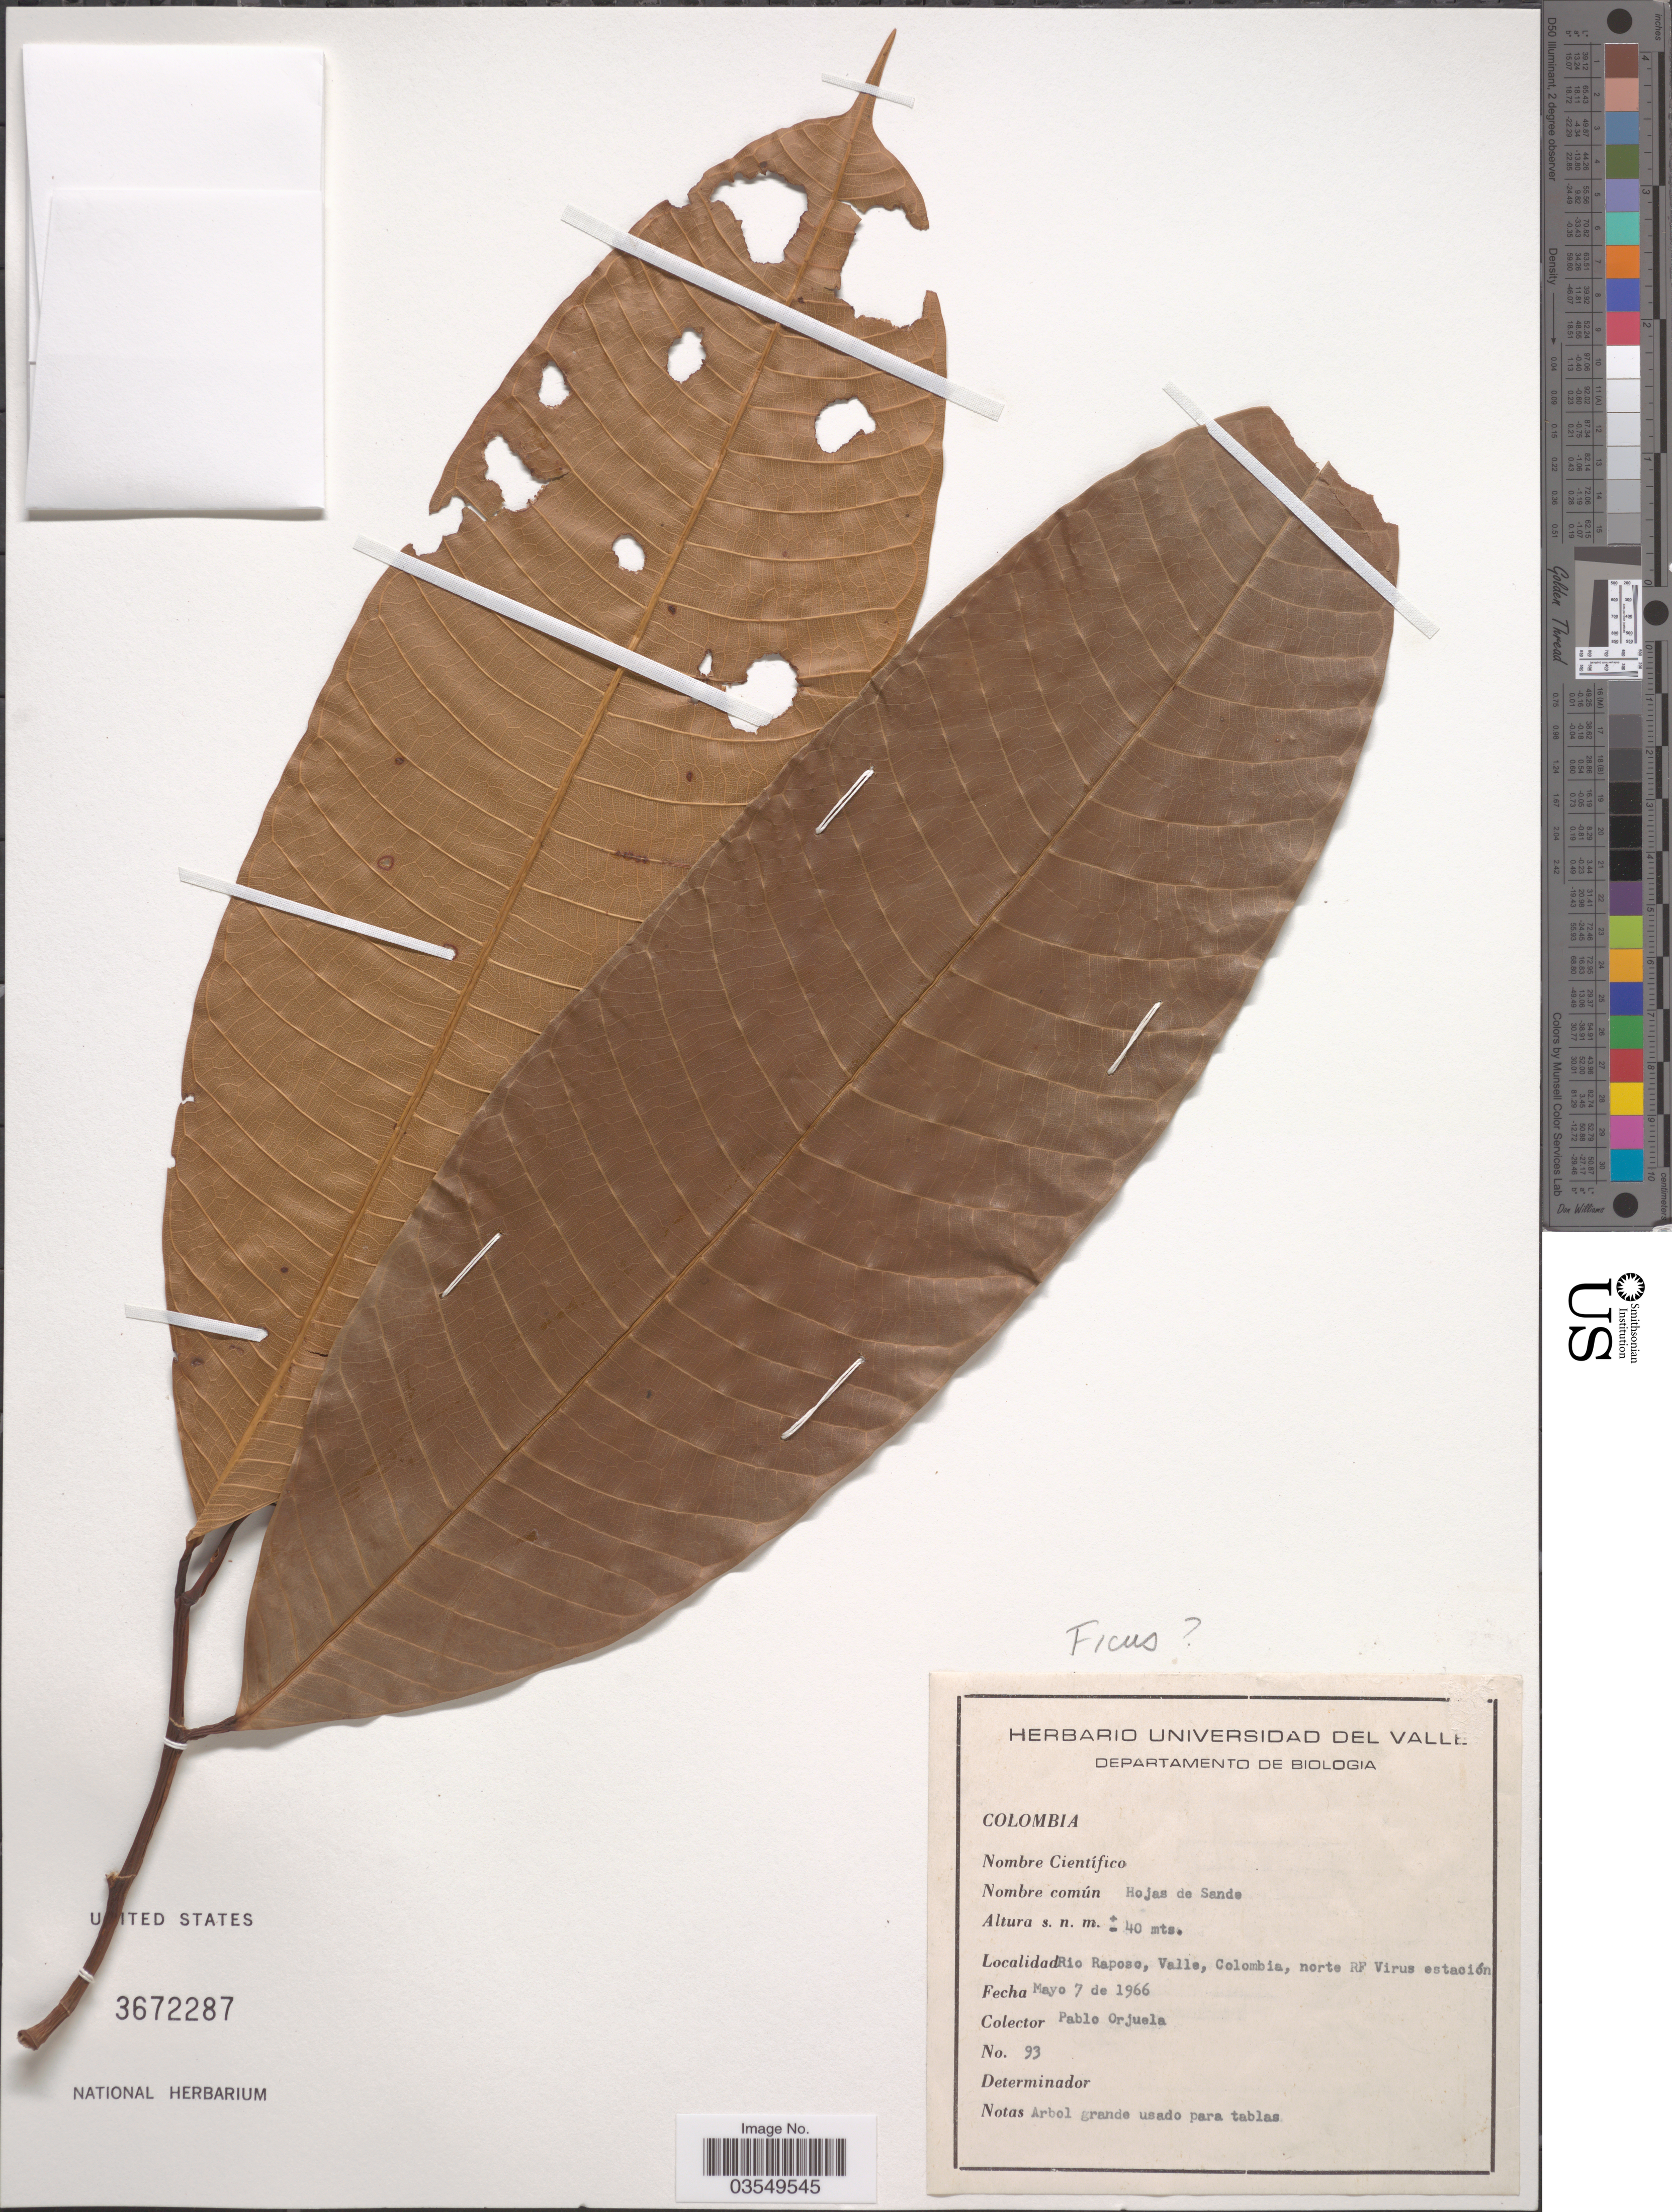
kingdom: Plantae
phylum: Tracheophyta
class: Magnoliopsida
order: Rosales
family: Moraceae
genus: Ficus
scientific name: Ficus sp.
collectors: P. A. Orjuela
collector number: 93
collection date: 1966-05-07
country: Colombia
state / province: Valle del Cauca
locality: Rio Raposo, Valle, Colombia, norte RF Virus estación.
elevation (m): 40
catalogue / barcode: US 3672287